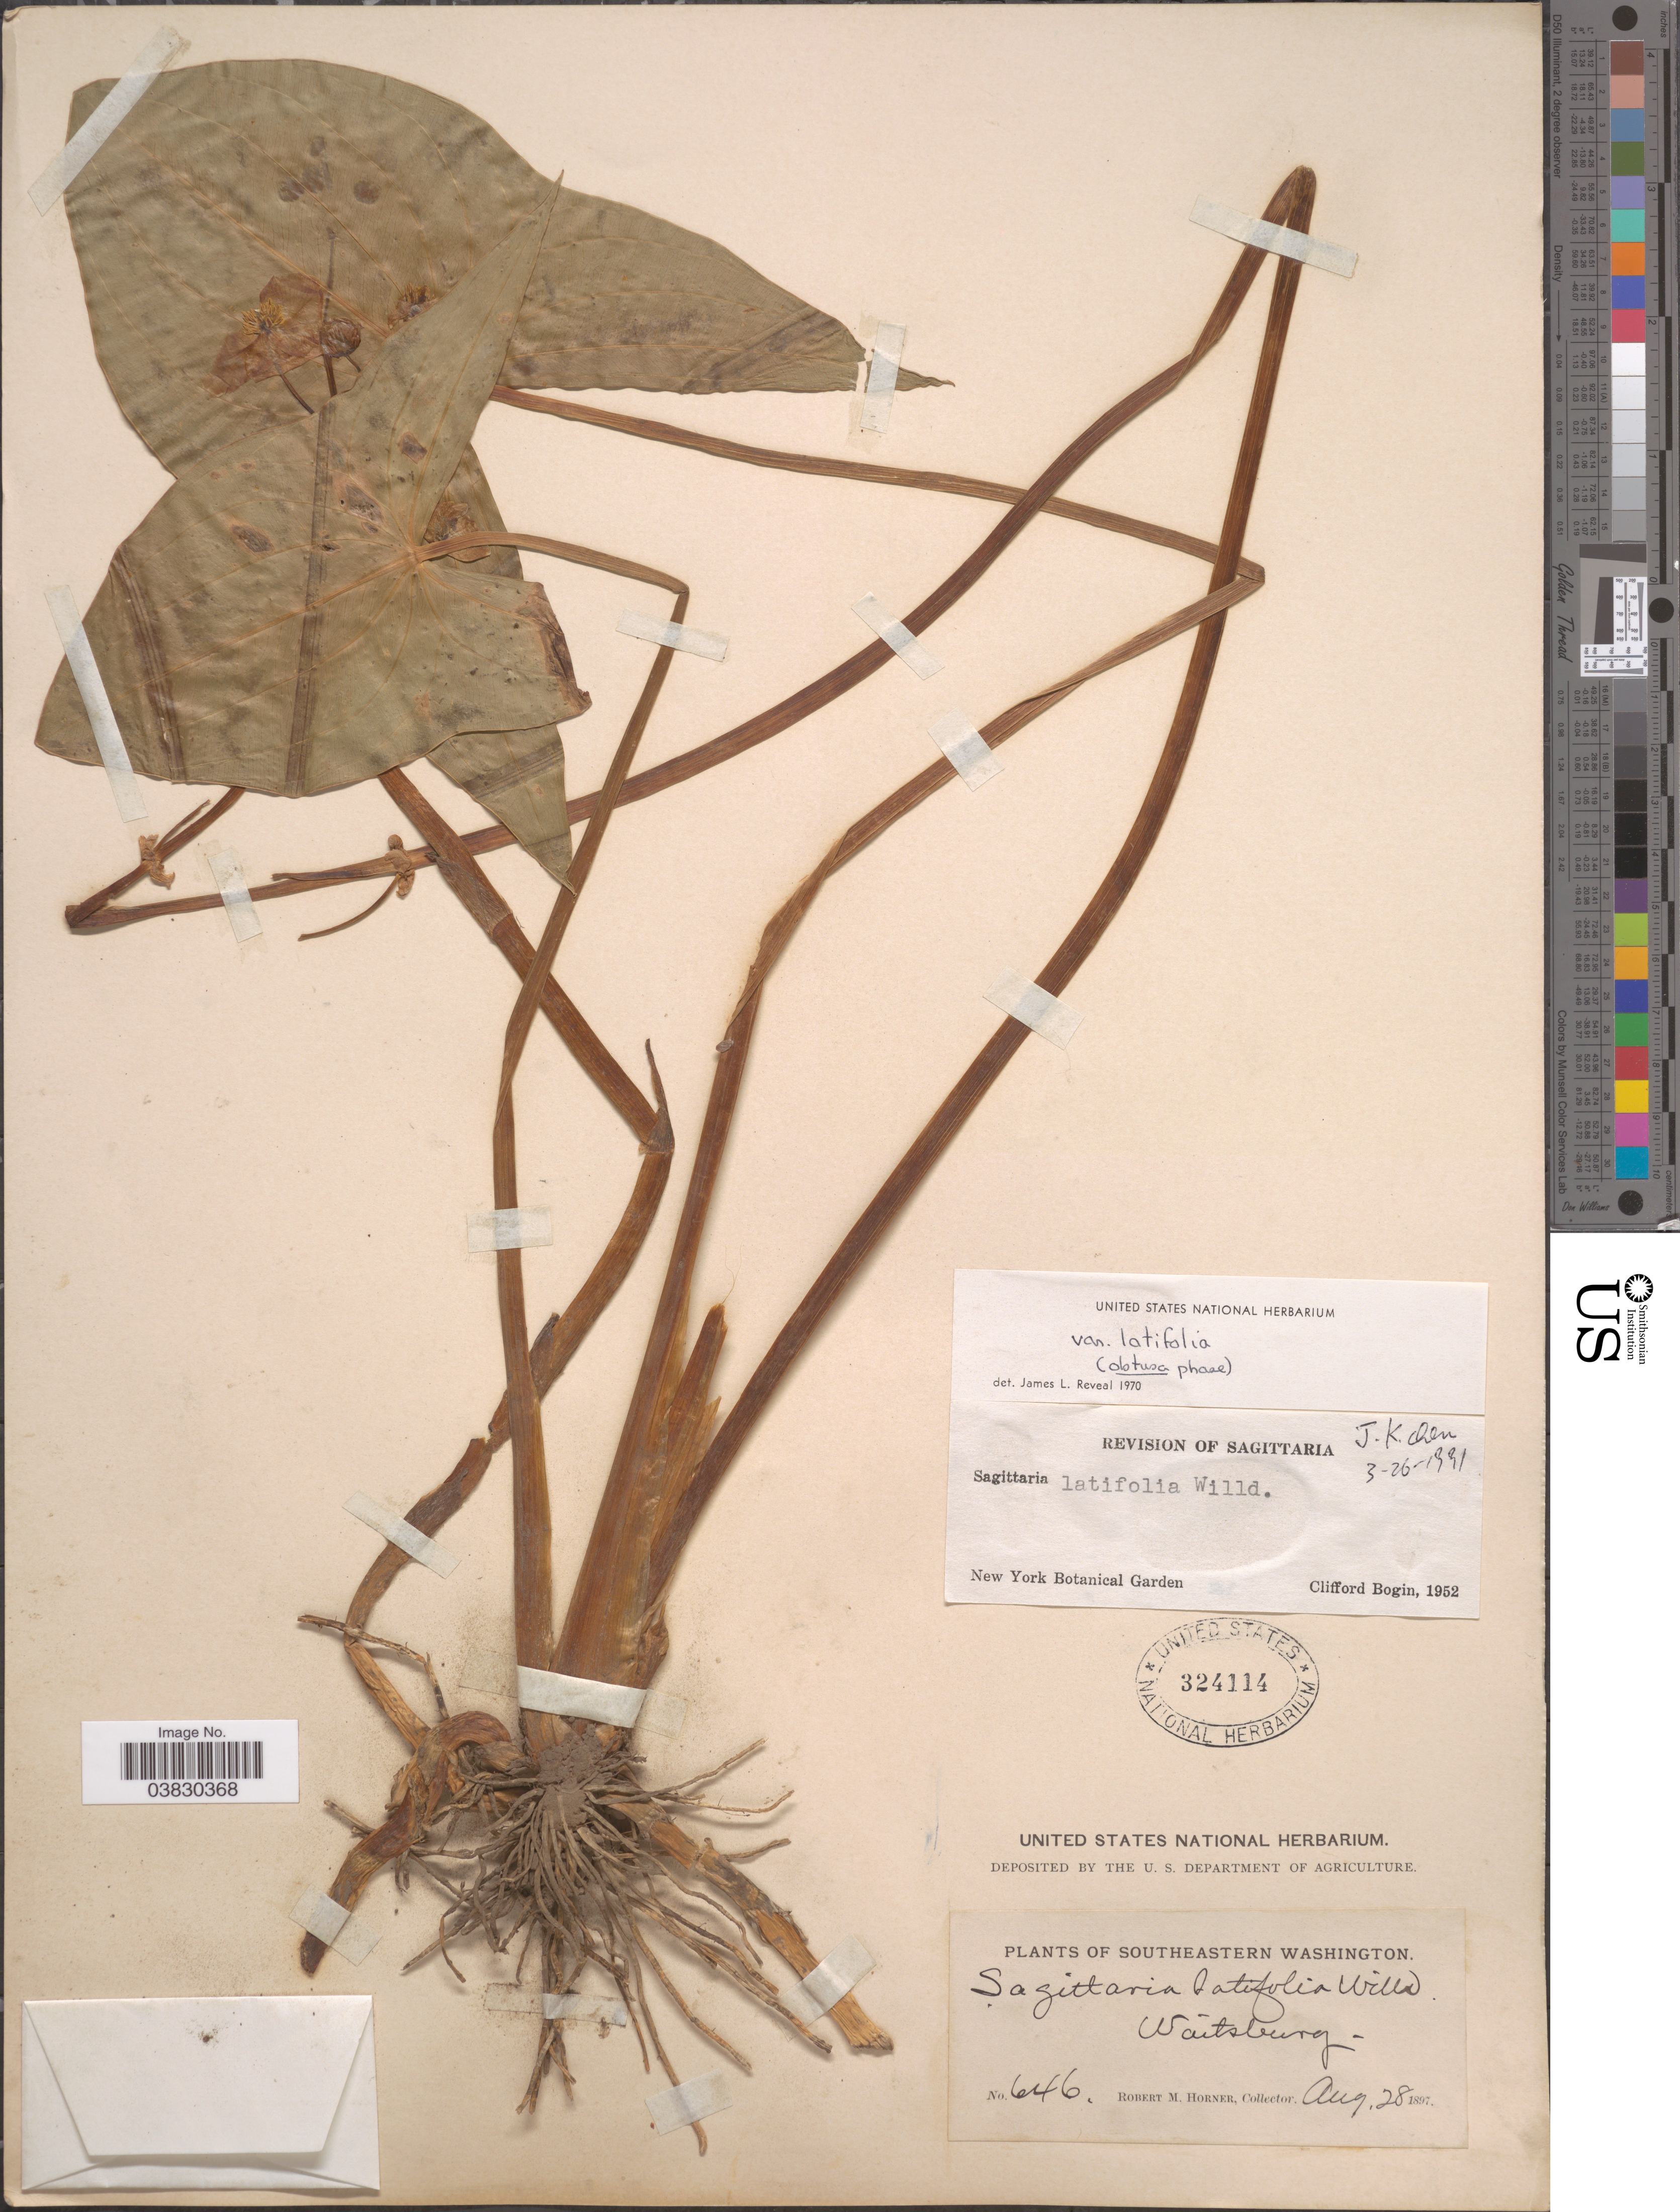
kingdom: Plantae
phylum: Tracheophyta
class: Liliopsida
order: Alismatales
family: Alismataceae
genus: Sagittaria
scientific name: Sagittaria latifolia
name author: Willd.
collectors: R. Horner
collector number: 646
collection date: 1897-08-28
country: United States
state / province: Washington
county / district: Walla Walla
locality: Southeastern Washington. Waitsburg.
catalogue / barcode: US 324114